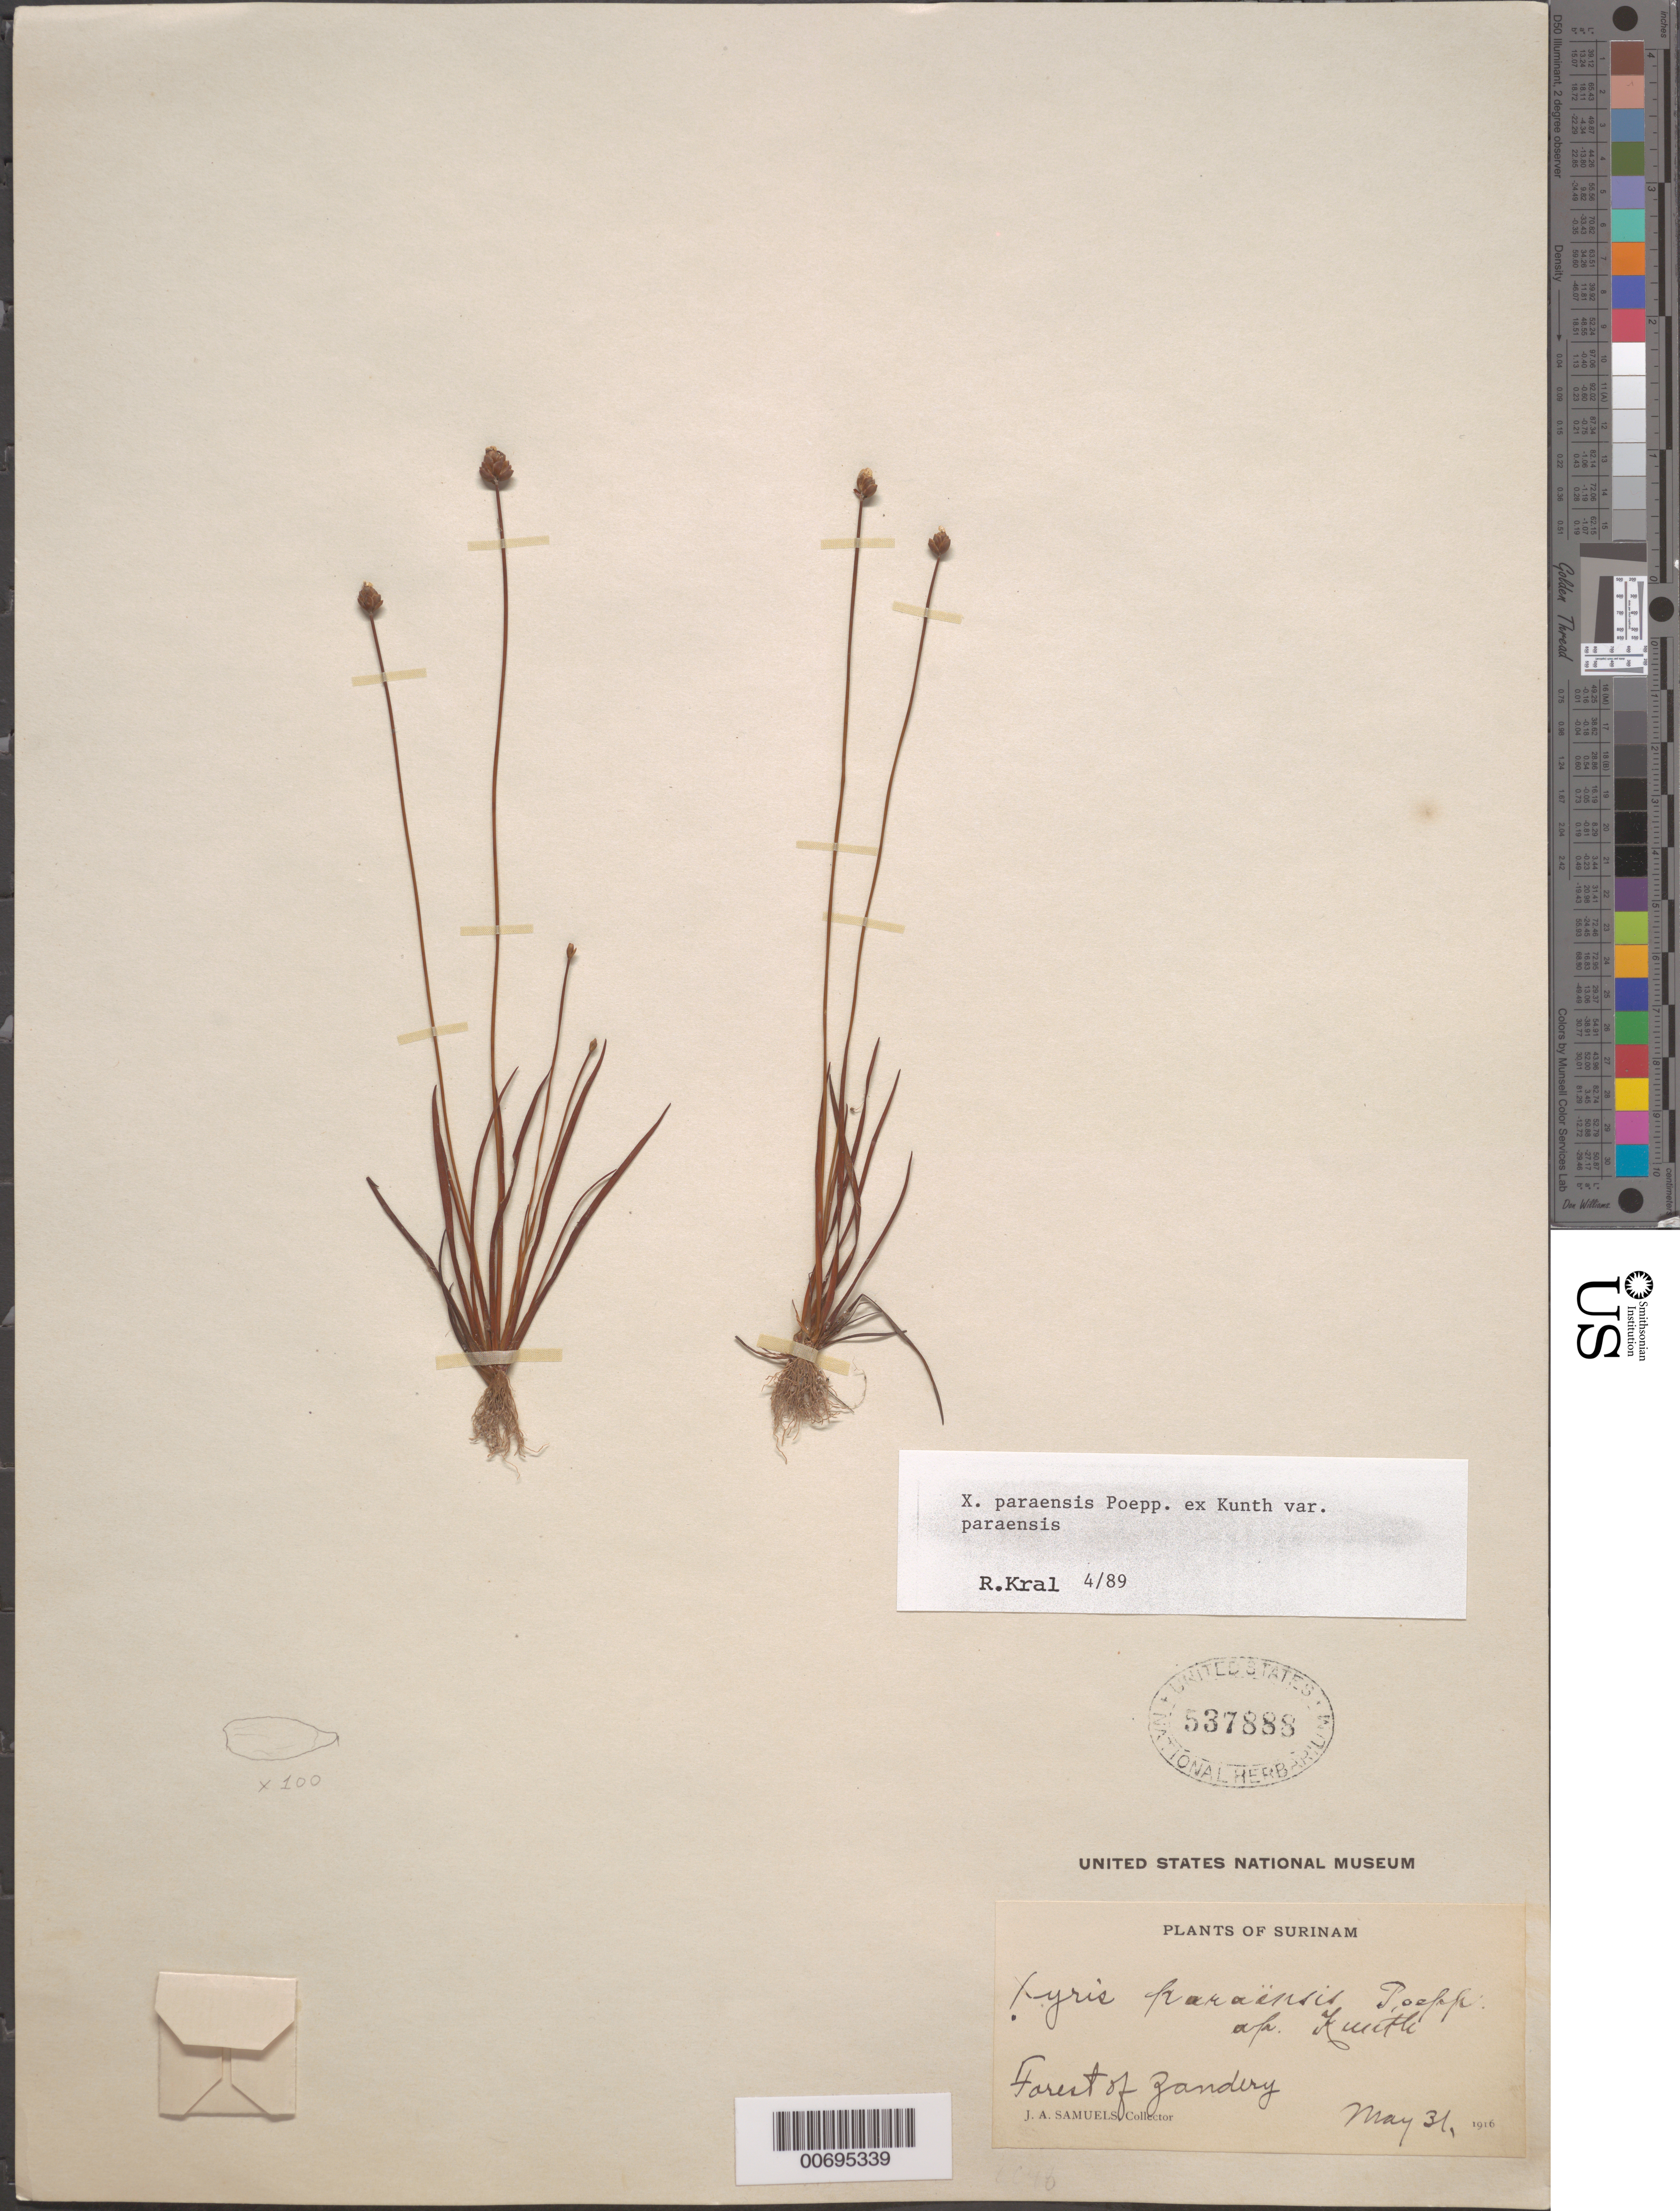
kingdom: Plantae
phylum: Tracheophyta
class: Liliopsida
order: Poales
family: Xyridaceae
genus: Xyris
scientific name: Xyris paraensis var. paraensis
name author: Poepp. ex Kunth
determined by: Kral, Robert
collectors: J. A. Samuels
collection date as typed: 31-May-16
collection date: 1916-05-31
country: Suriname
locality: Zanderij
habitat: Forest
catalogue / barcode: US 537888